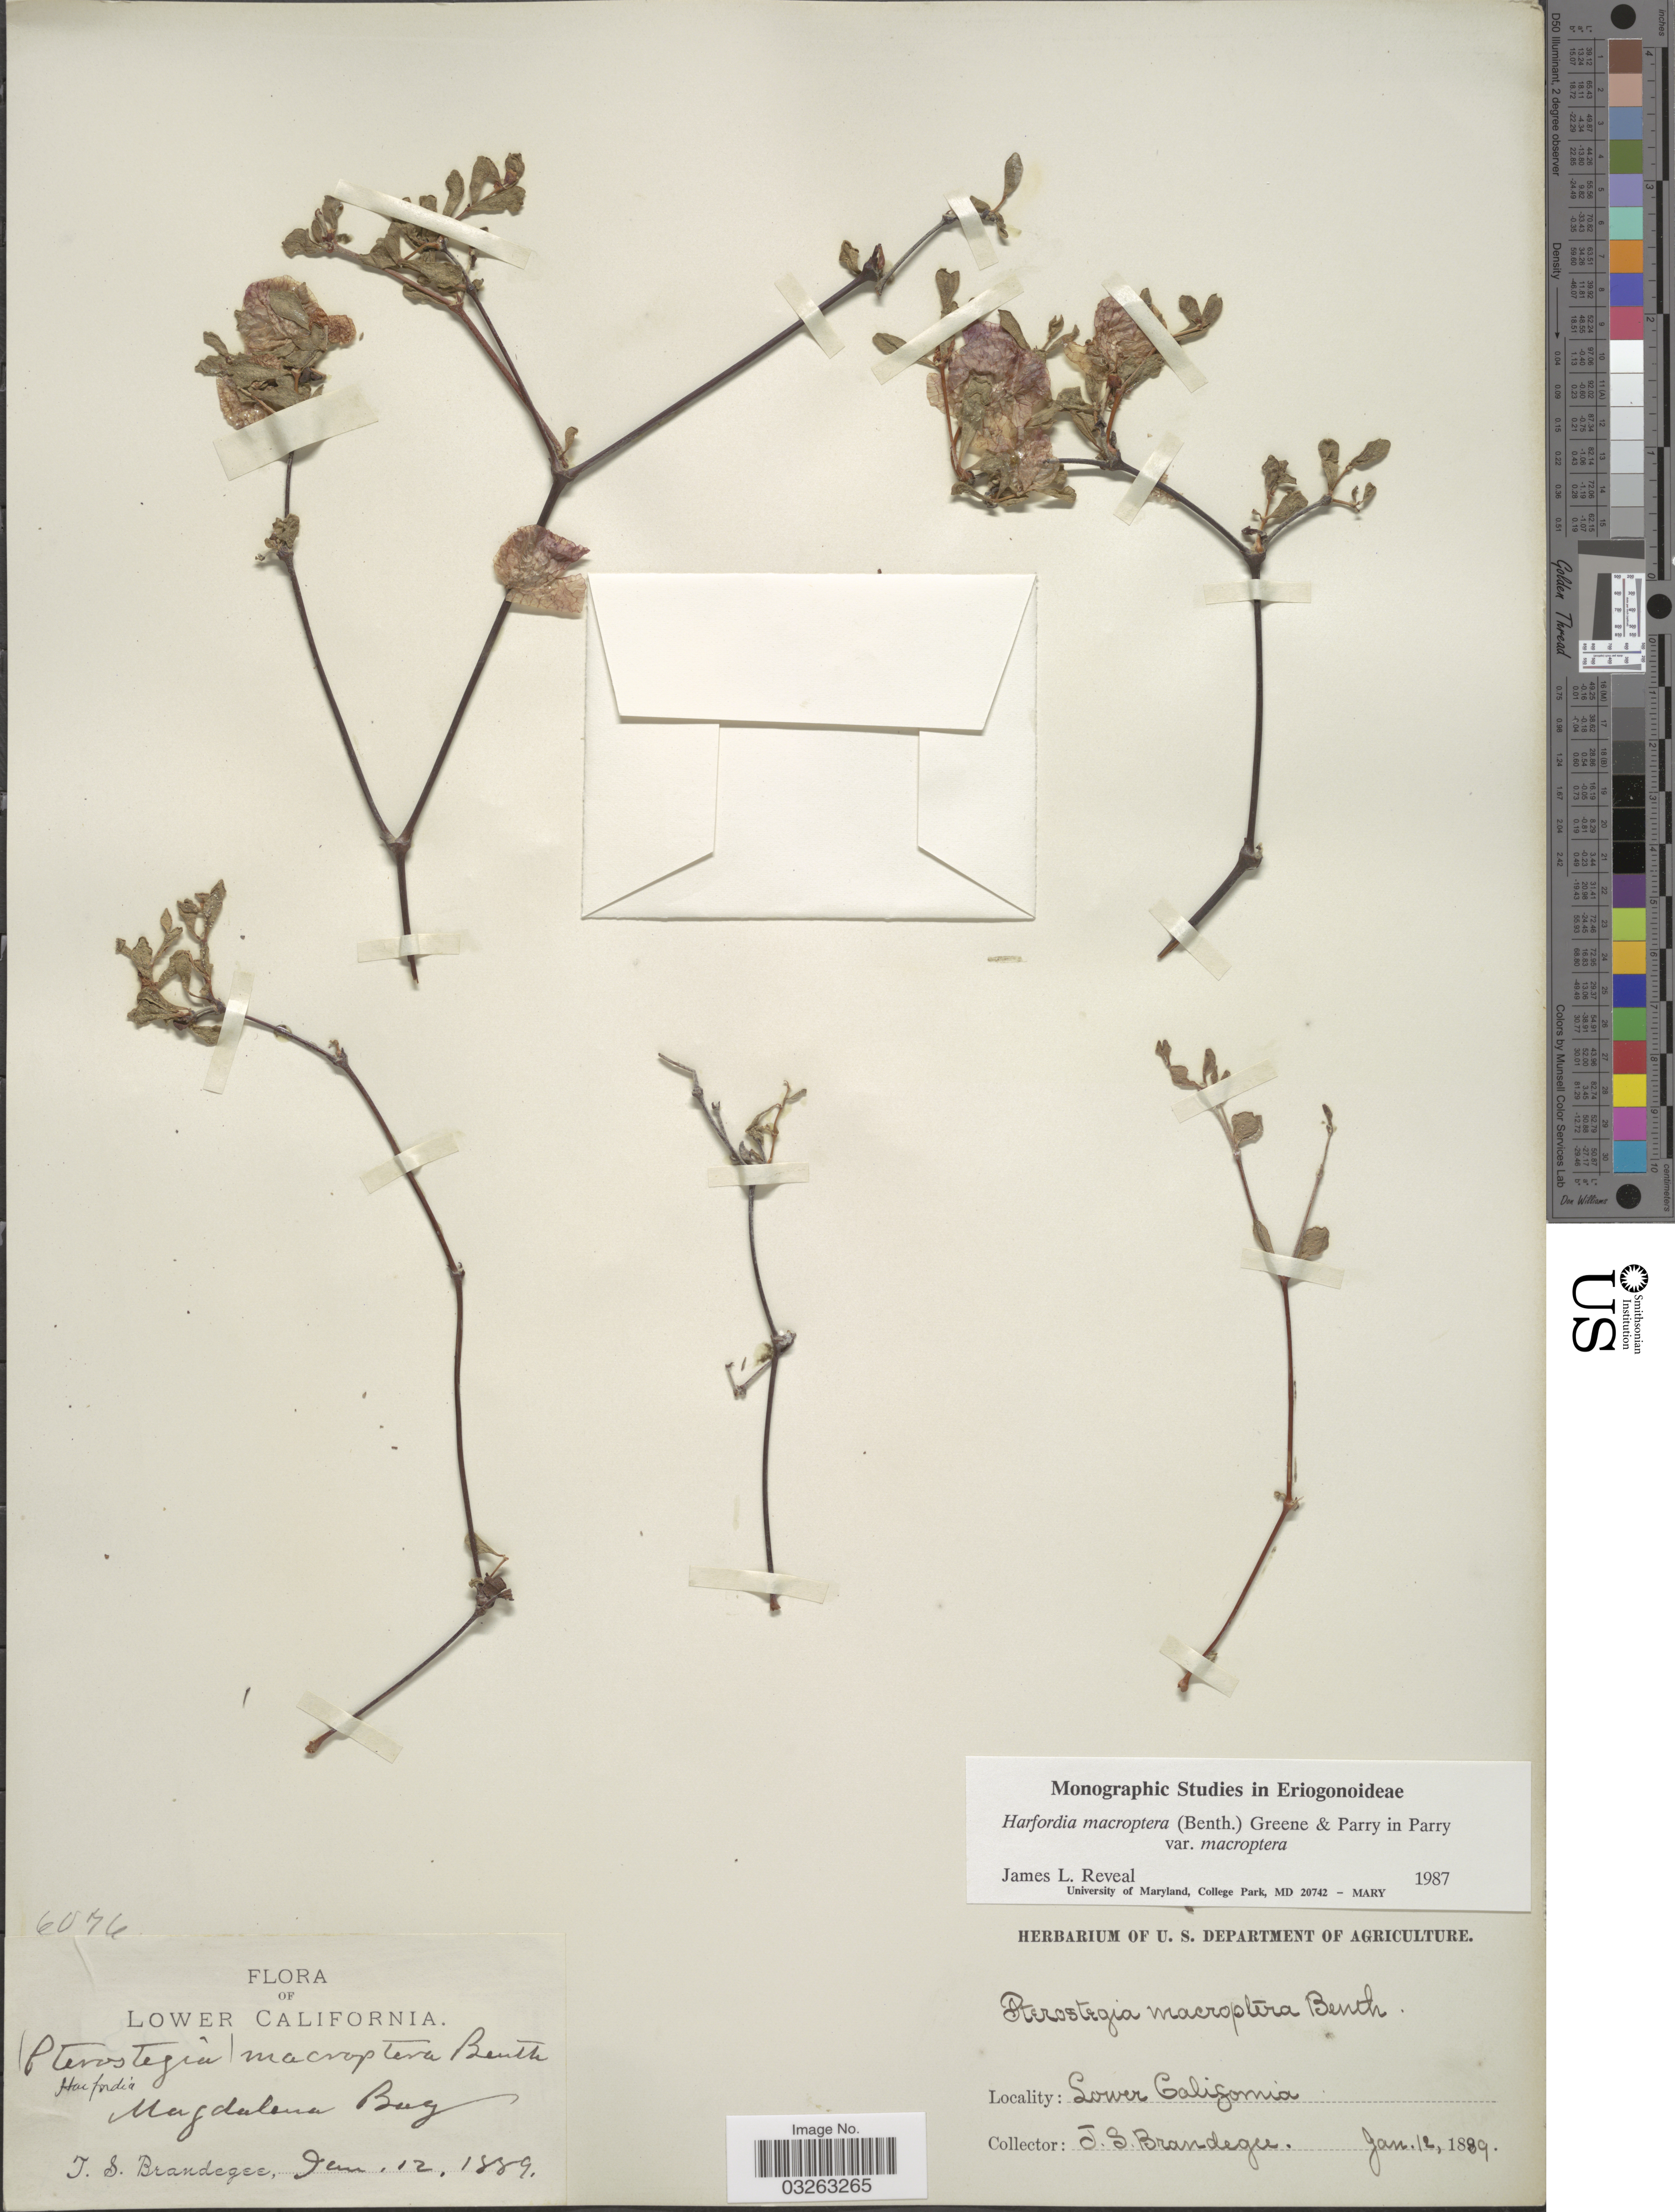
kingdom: Plantae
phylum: Tracheophyta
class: Magnoliopsida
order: Caryophyllales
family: Polygonaceae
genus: Harfordia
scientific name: Harfordia macroptera var. macroptera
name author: (Benth.) Greene & Parry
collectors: T. S. Brandegee (herbarium)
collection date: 1889-01-12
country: Mexico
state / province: Baja California Sur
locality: Lower California. Magdalena Bay.